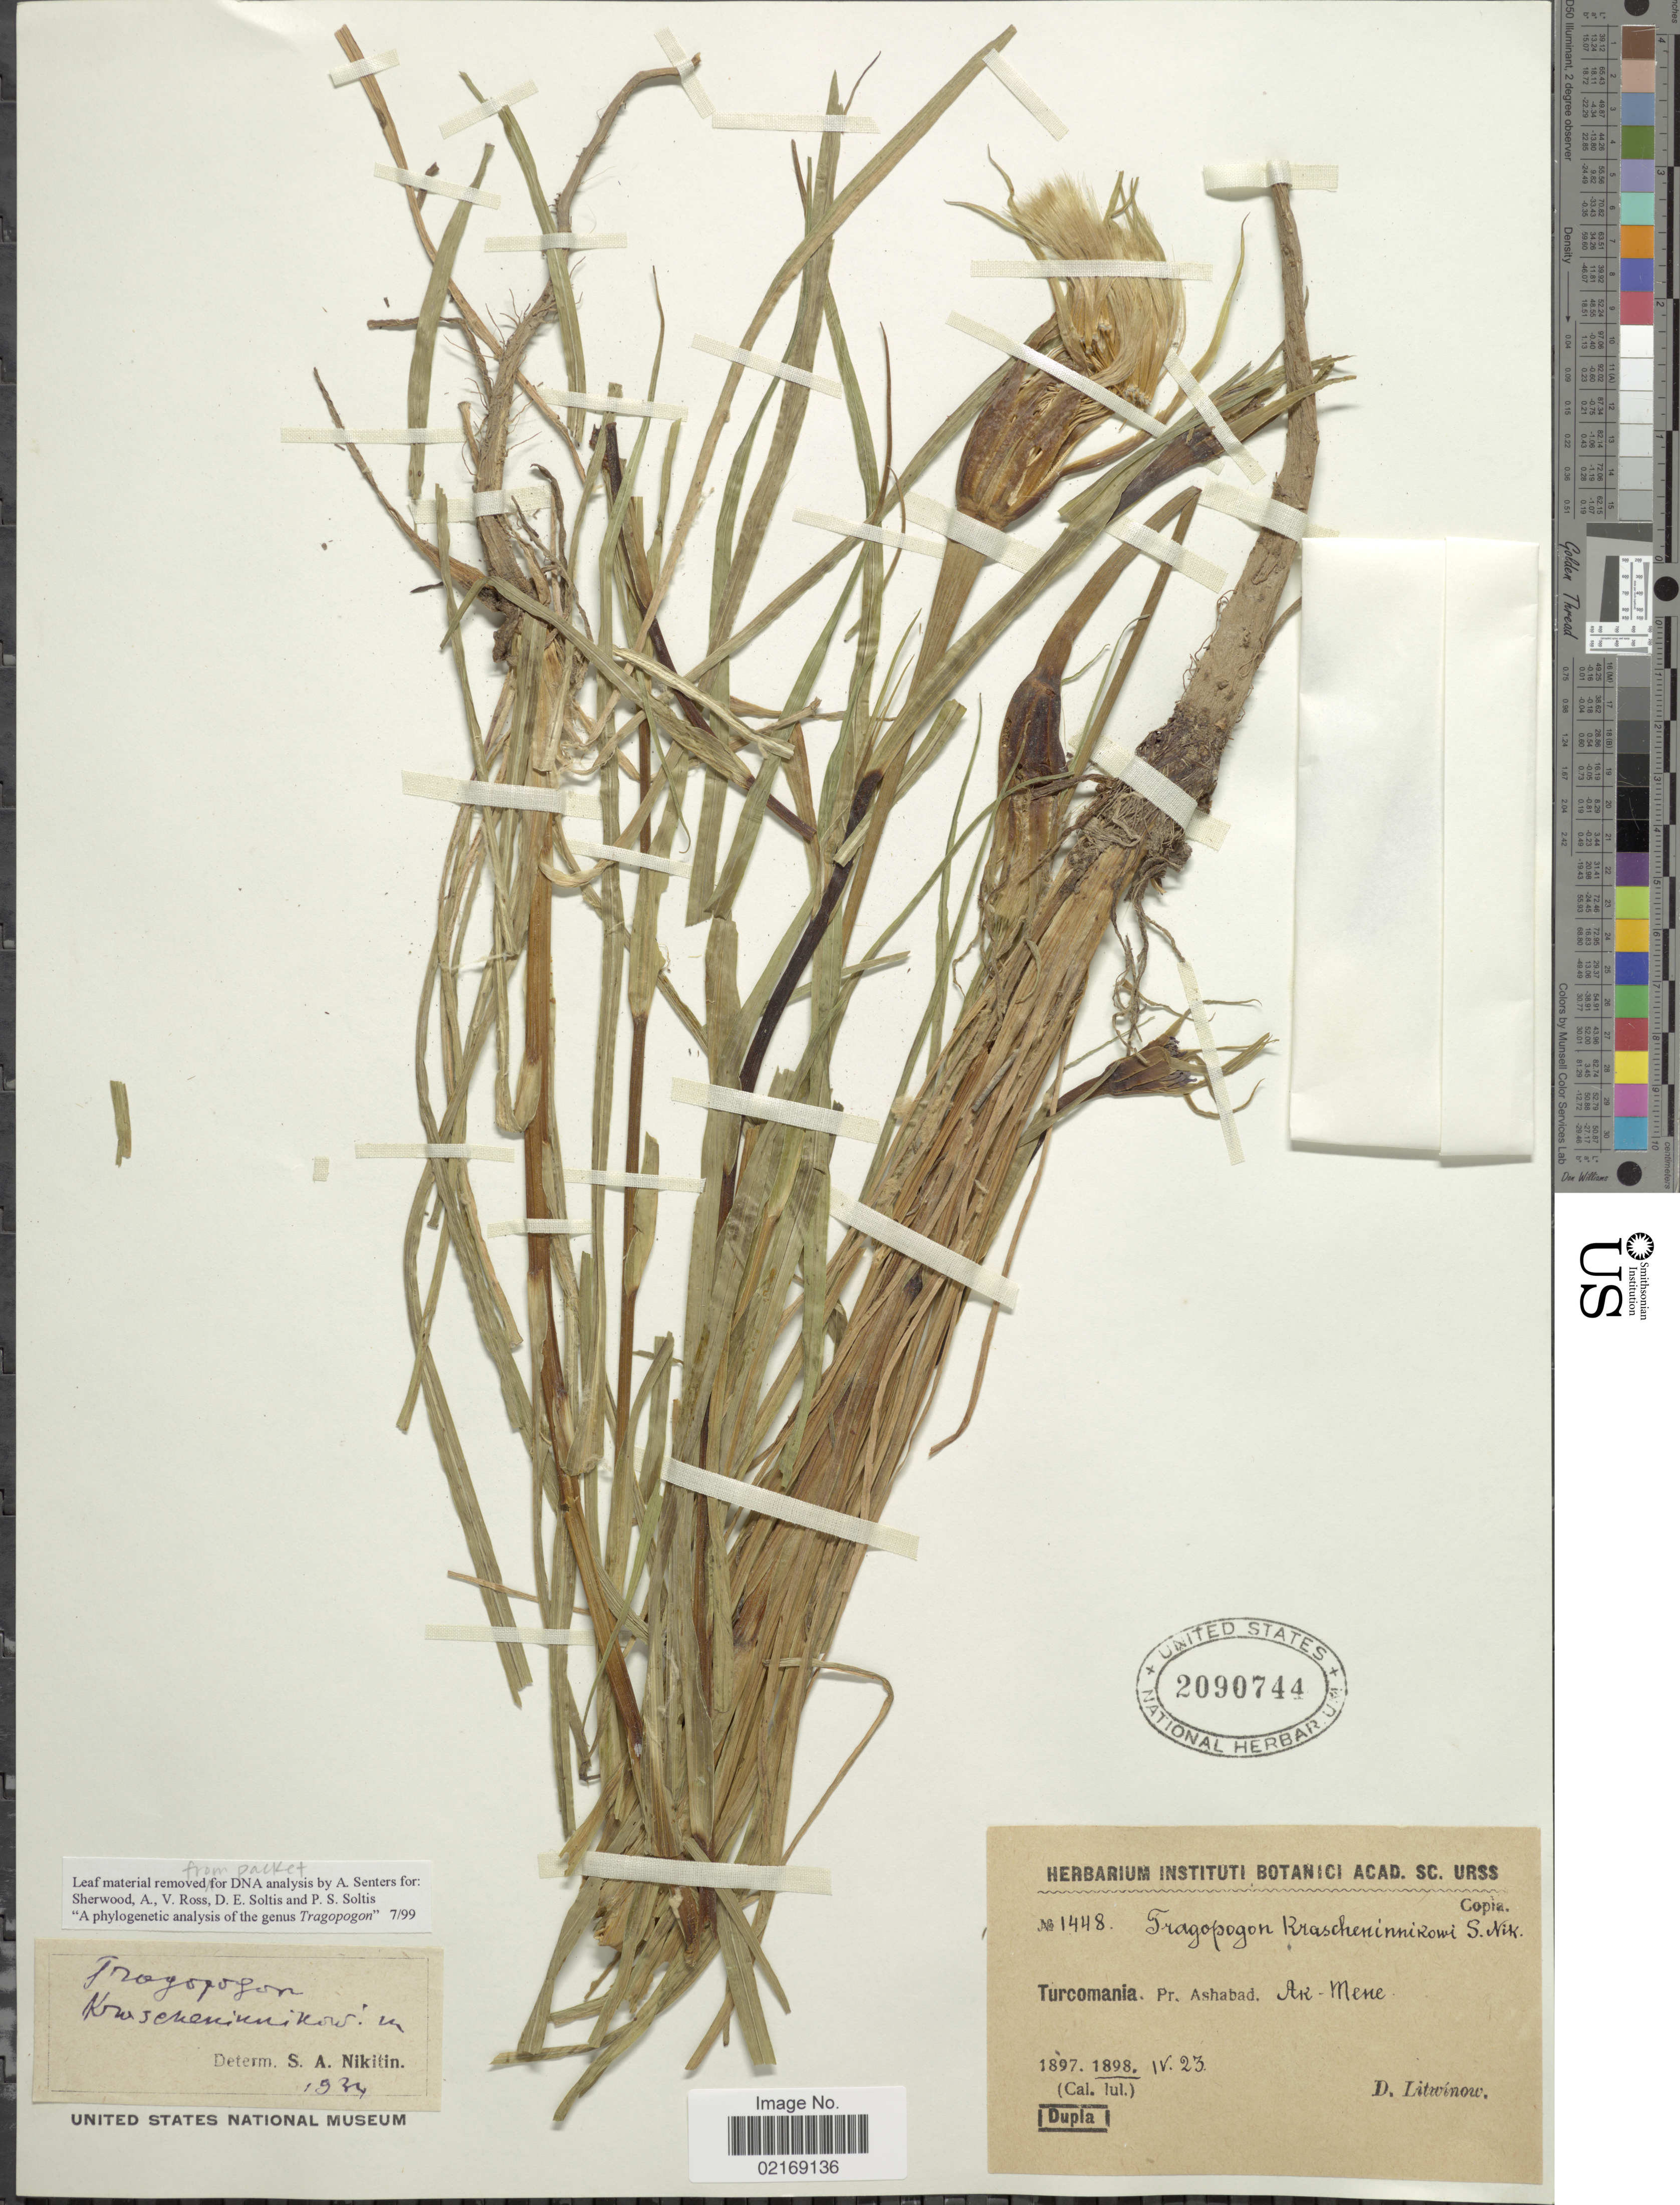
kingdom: Plantae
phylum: Tracheophyta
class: Magnoliopsida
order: Asterales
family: Asteraceae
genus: Tragopogon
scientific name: Tragopogon porrifolius subsp. longirostris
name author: (Sch. Bip.) Greuter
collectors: D. Litwinow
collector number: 1448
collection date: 1898-04-23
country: Turkmenistan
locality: Turcomania. Pr. Ashabad. Ar [interpreted]-Mene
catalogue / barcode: US 2090744